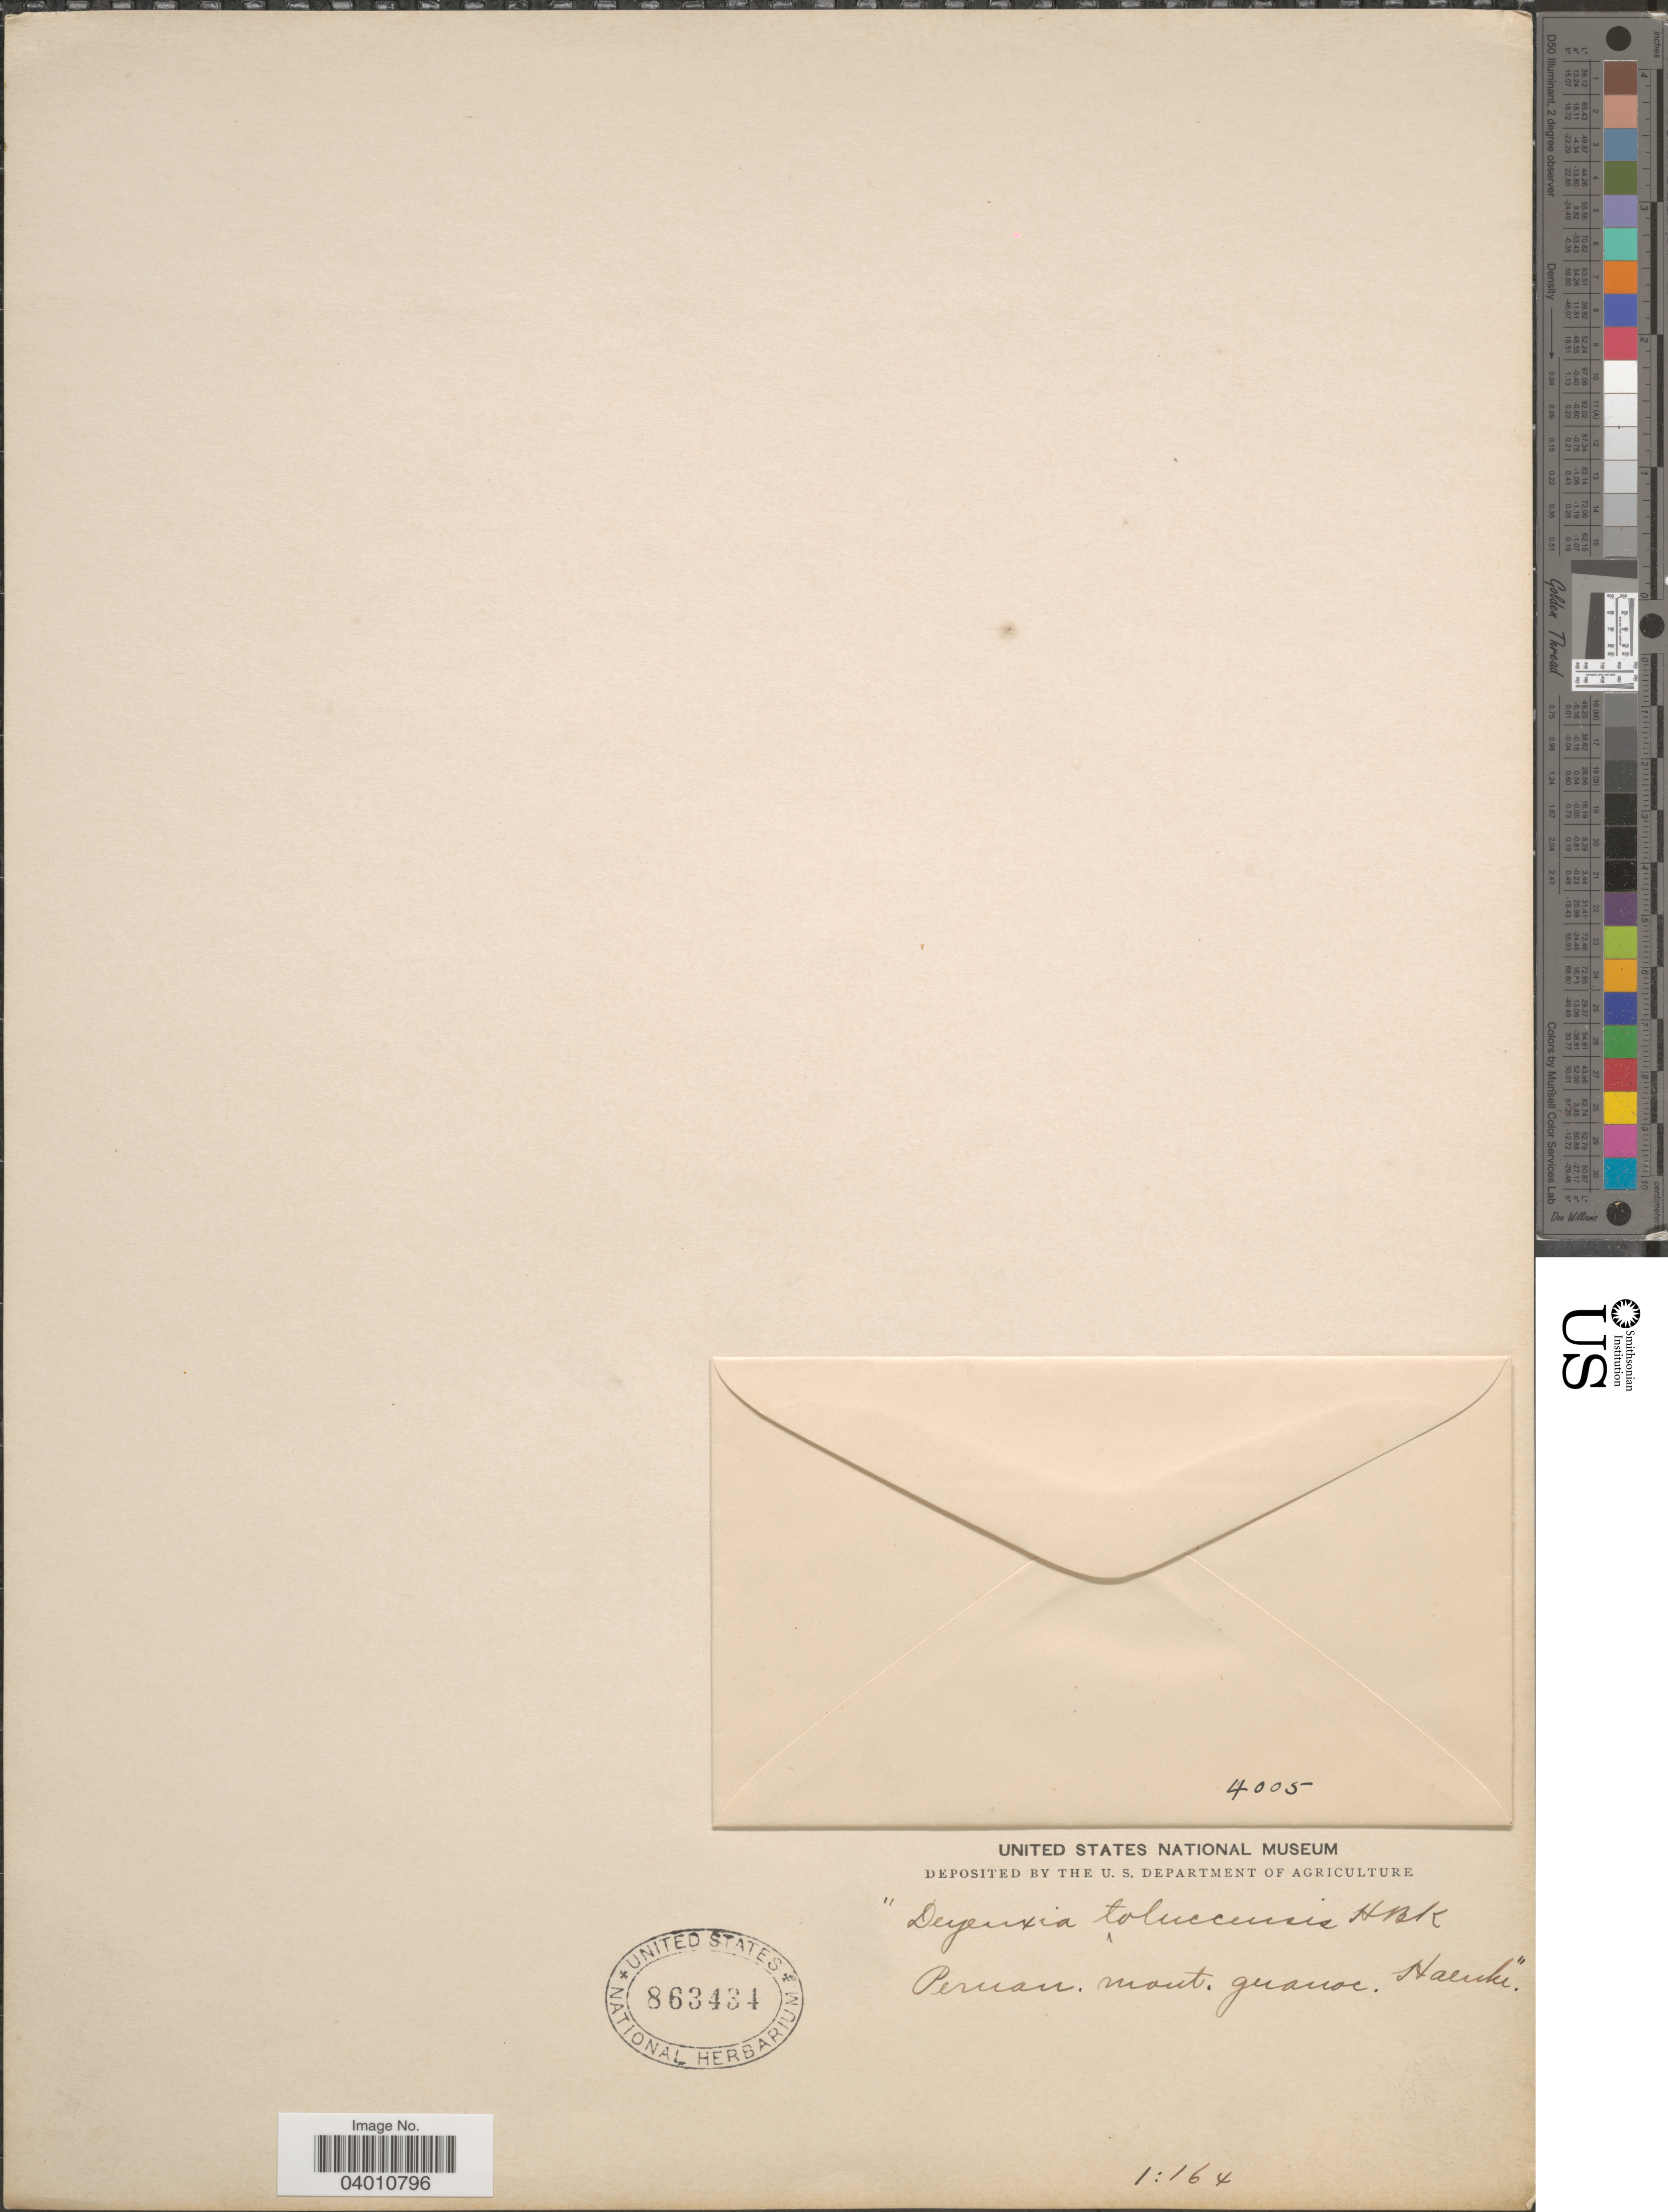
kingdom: Plantae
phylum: Tracheophyta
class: Liliopsida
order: Poales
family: Poaceae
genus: Peyritschia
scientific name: Peyritschia tolucensis ined.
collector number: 4005?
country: Peru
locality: Mont. Guanoc.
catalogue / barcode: US 863434